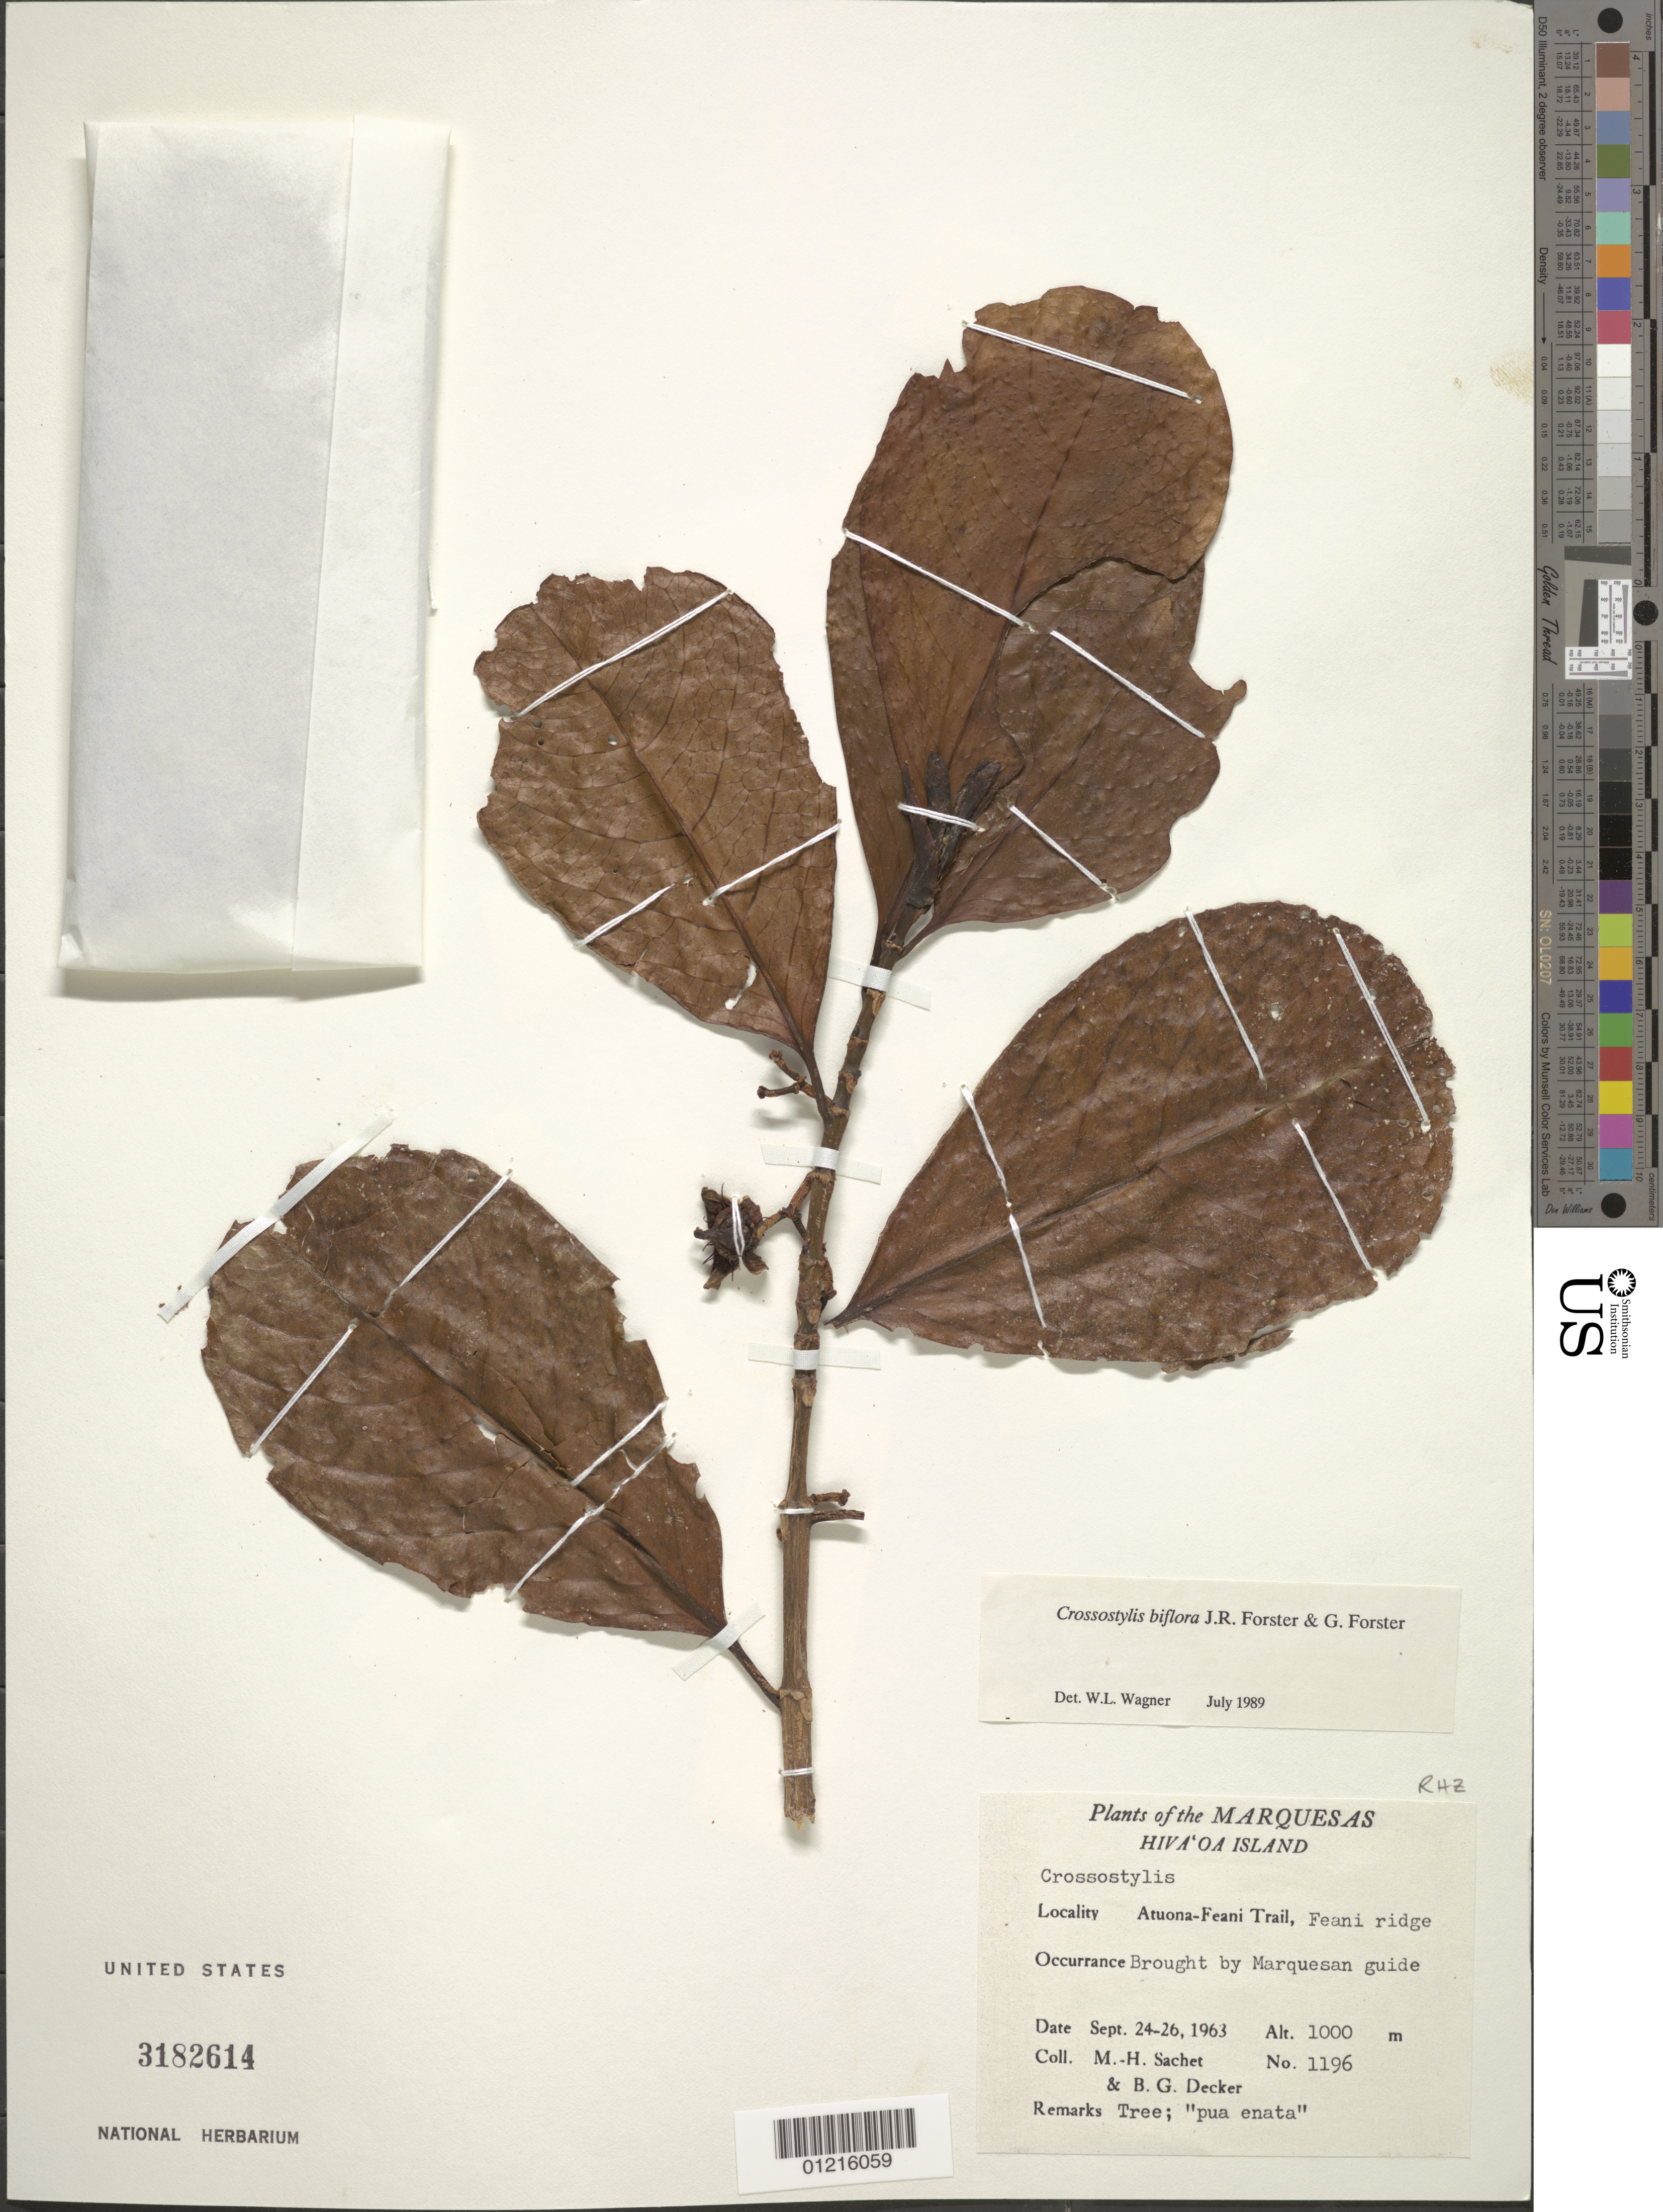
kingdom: Plantae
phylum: Tracheophyta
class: Magnoliopsida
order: Malpighiales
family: Rhizophoraceae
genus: Crossostylis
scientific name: Crossostylis biflora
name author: J.R. Forst. & G. Forst.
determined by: Wagner, W. L., (BOT), Smithsonian Institution - National Museum of Natural History (UNITED STATES)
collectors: M.-H. Sachet & B. G. Decker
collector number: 1196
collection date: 1963-09-24/1963-09-26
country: French Polynesia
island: Hiva Oa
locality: Atuona-Feani Trail, Feani ridge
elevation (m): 1000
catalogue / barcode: US 3182614